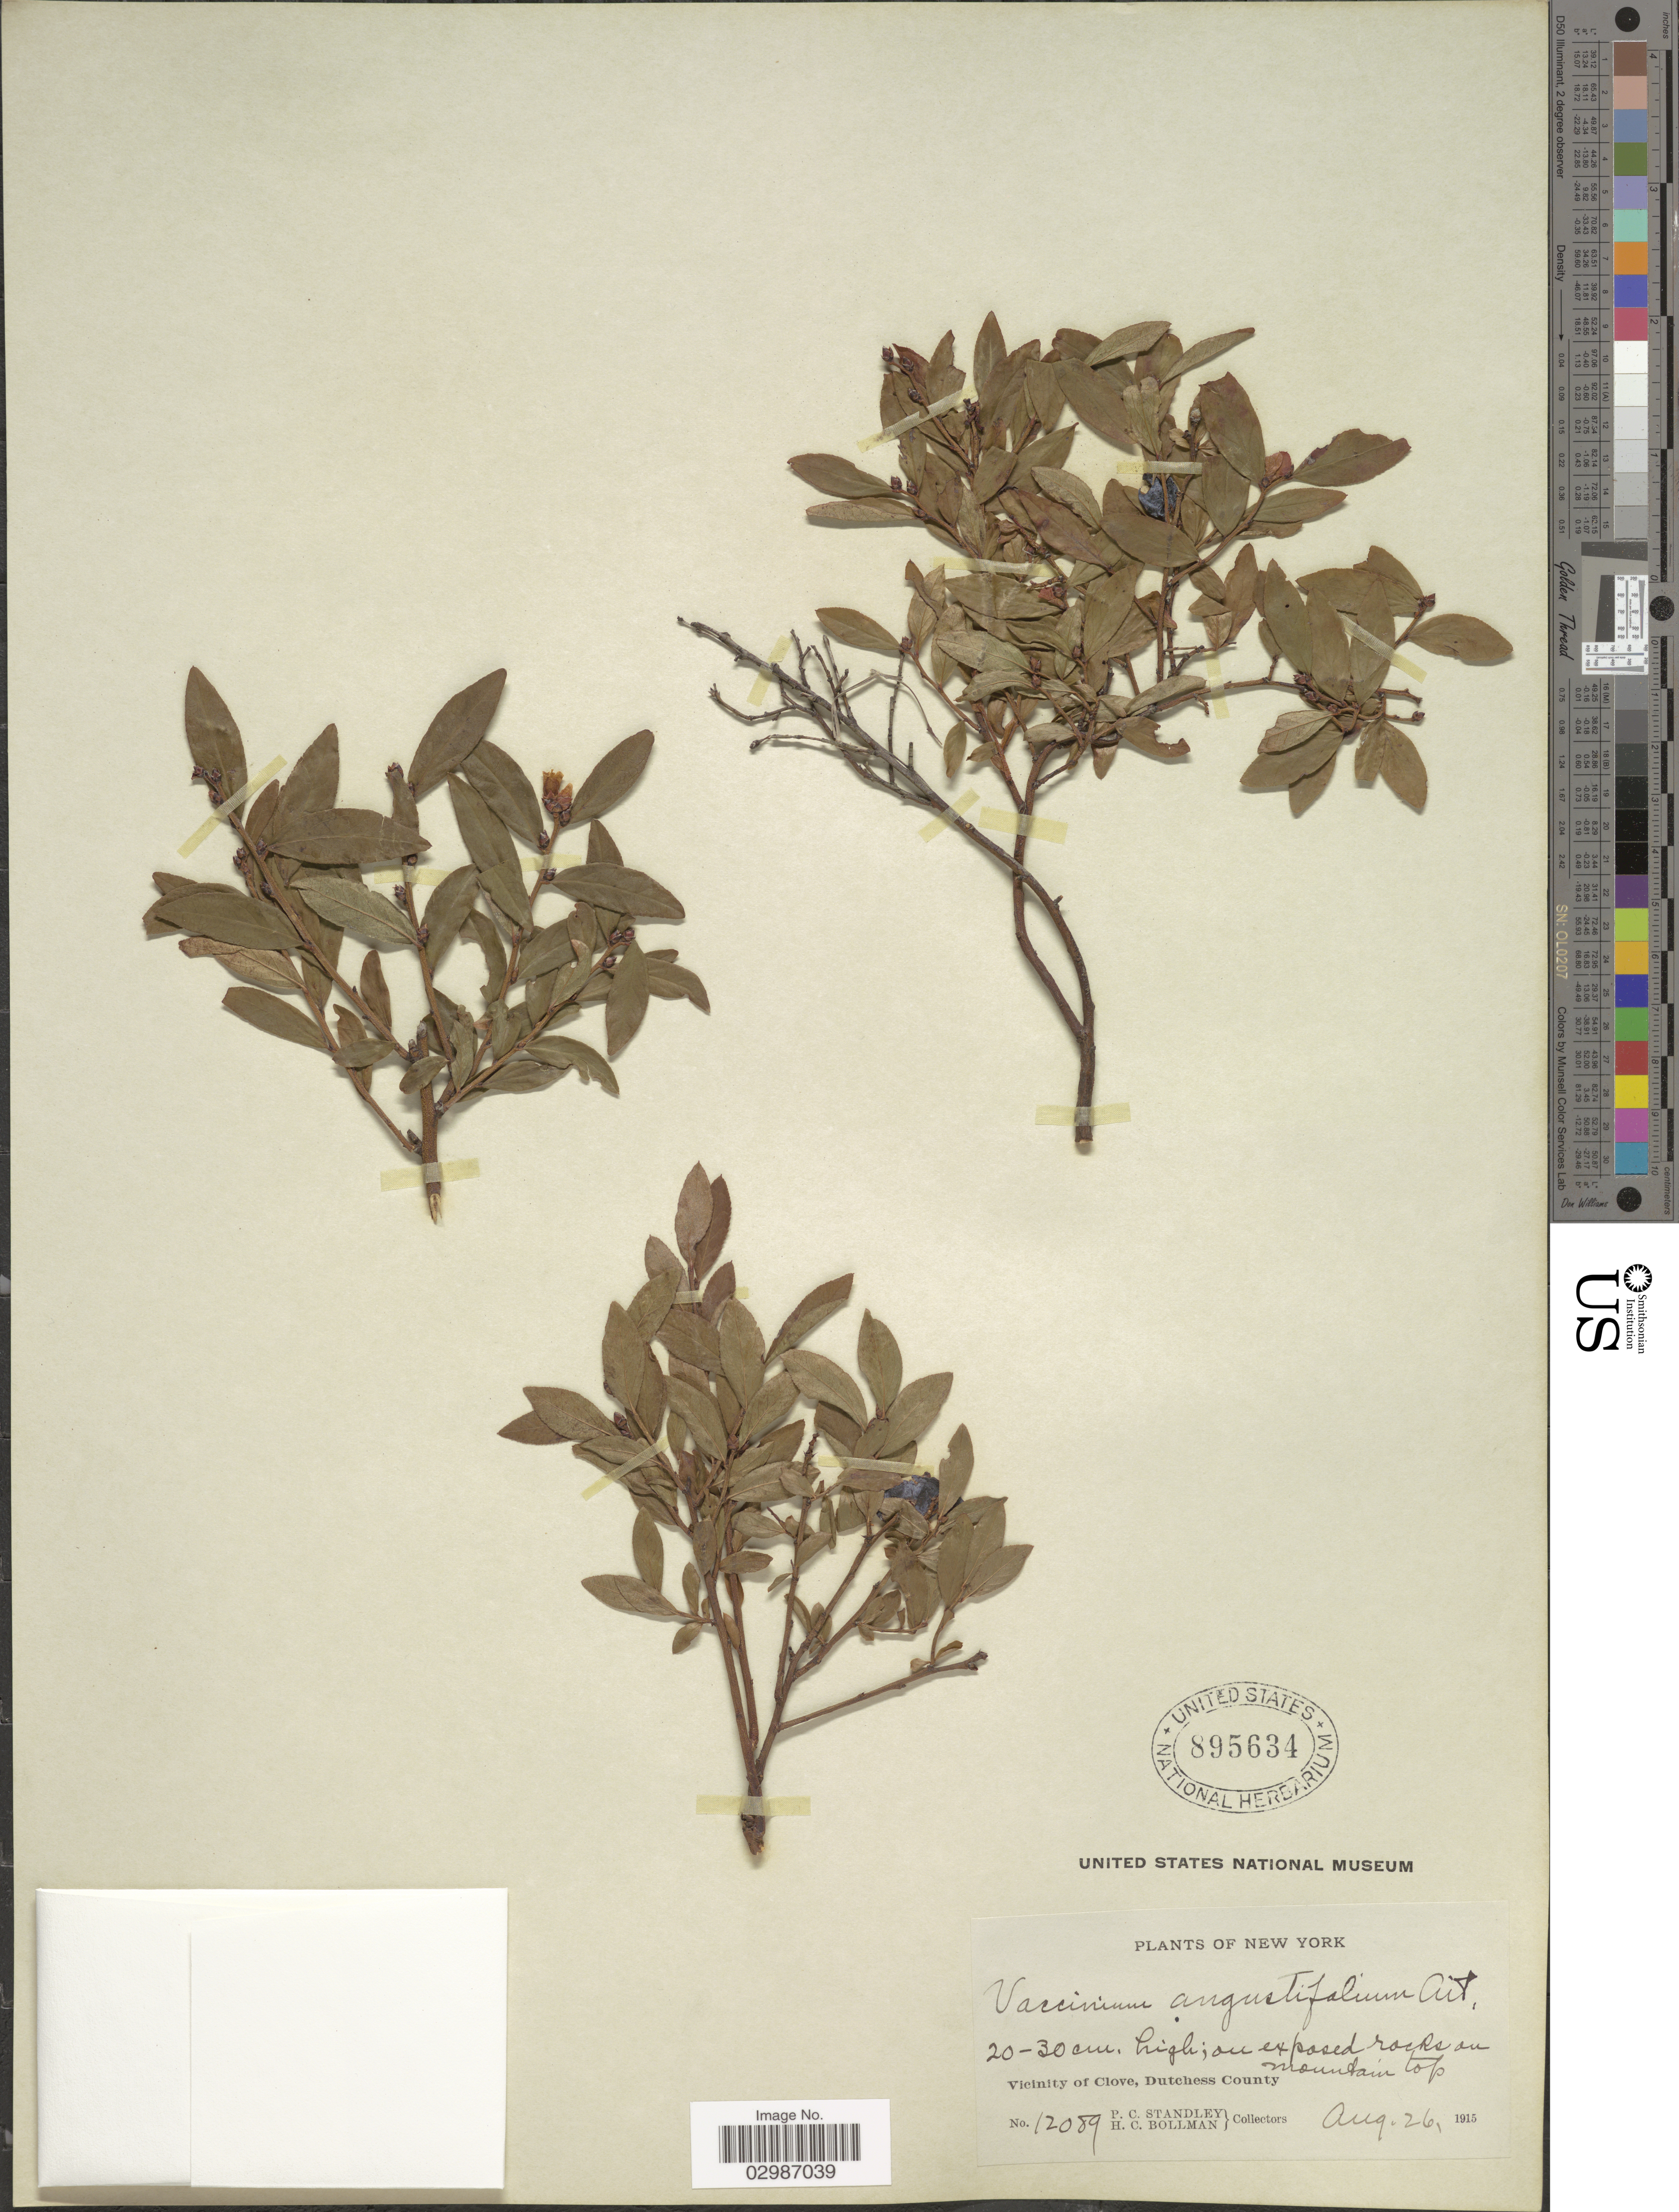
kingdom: Plantae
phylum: Tracheophyta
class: Magnoliopsida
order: Ericales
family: Ericaceae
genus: Vaccinium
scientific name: Vaccinium angustifolium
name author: Aiton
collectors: P. C. Standley & H. C. Bollman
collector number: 12089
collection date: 1915-08-26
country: United States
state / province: New York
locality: Vicinity of Clove, Dutchess County.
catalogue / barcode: US 895634